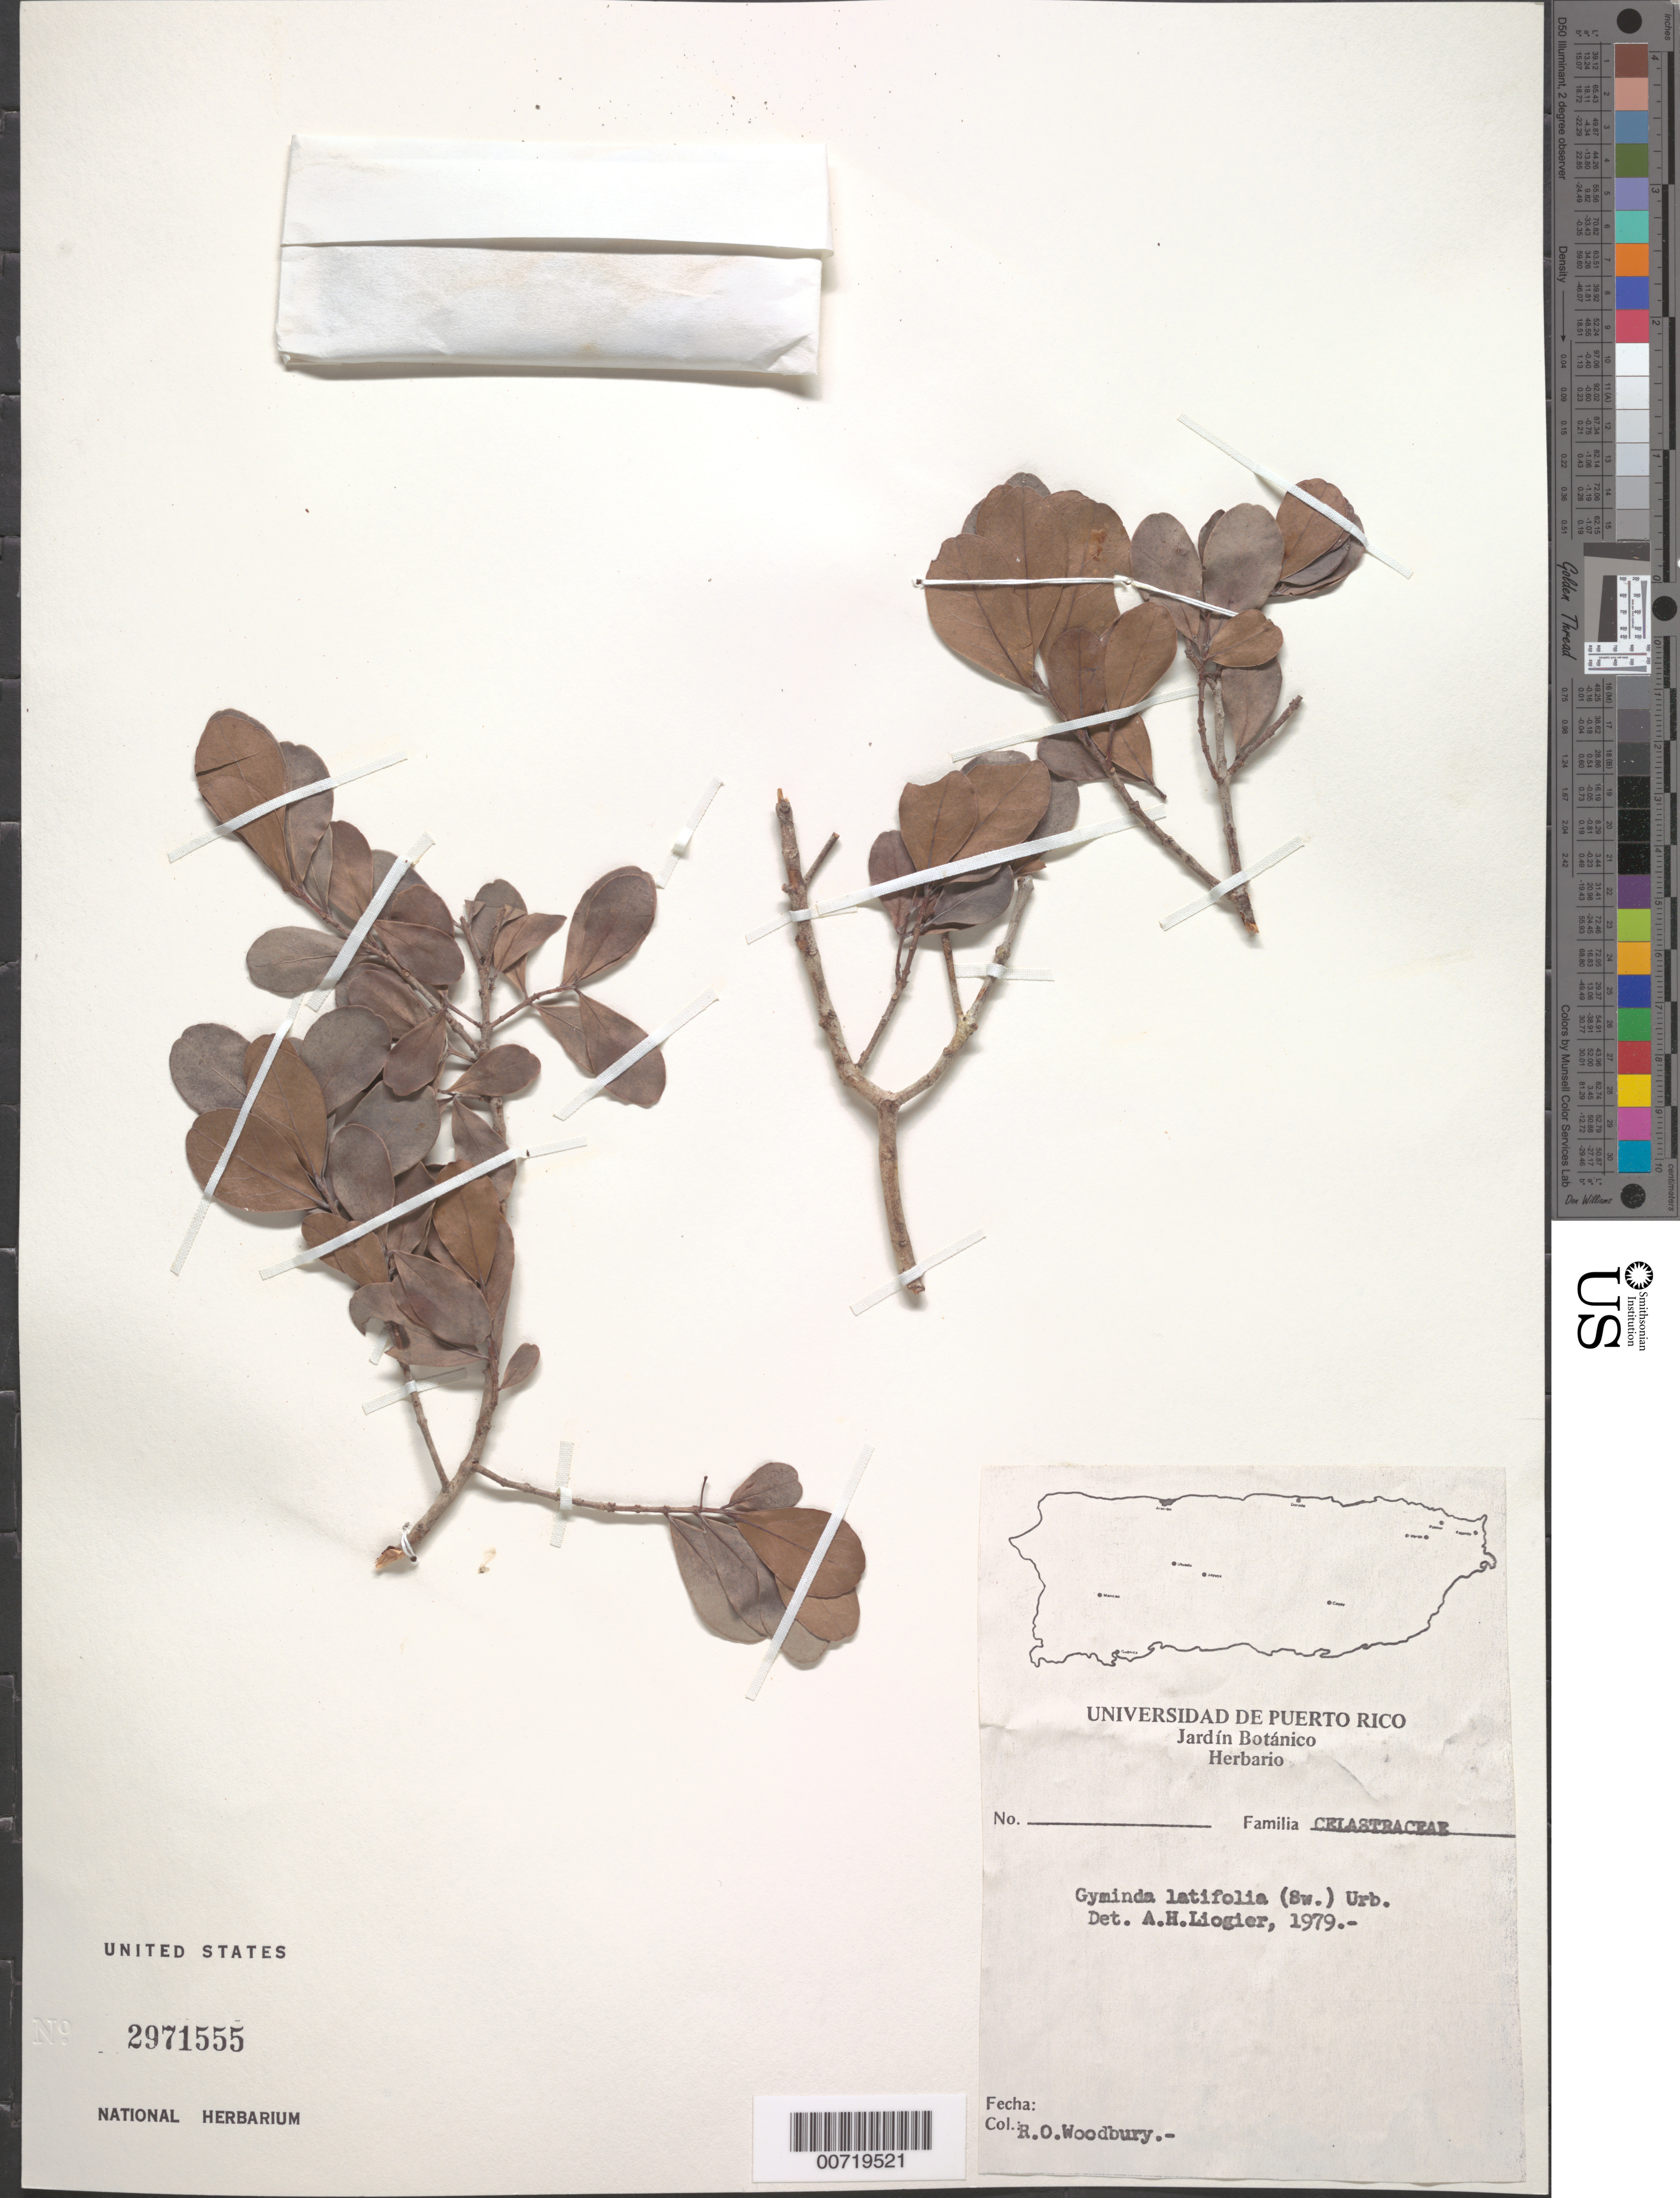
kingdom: Plantae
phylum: Tracheophyta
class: Magnoliopsida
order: Celastrales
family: Celastraceae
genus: Gyminda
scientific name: Gyminda latifolia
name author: (Sw.) Urb.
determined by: Liogier, Alain H.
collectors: R. O. Woodbury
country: Puerto Rico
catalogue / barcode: US 2971555